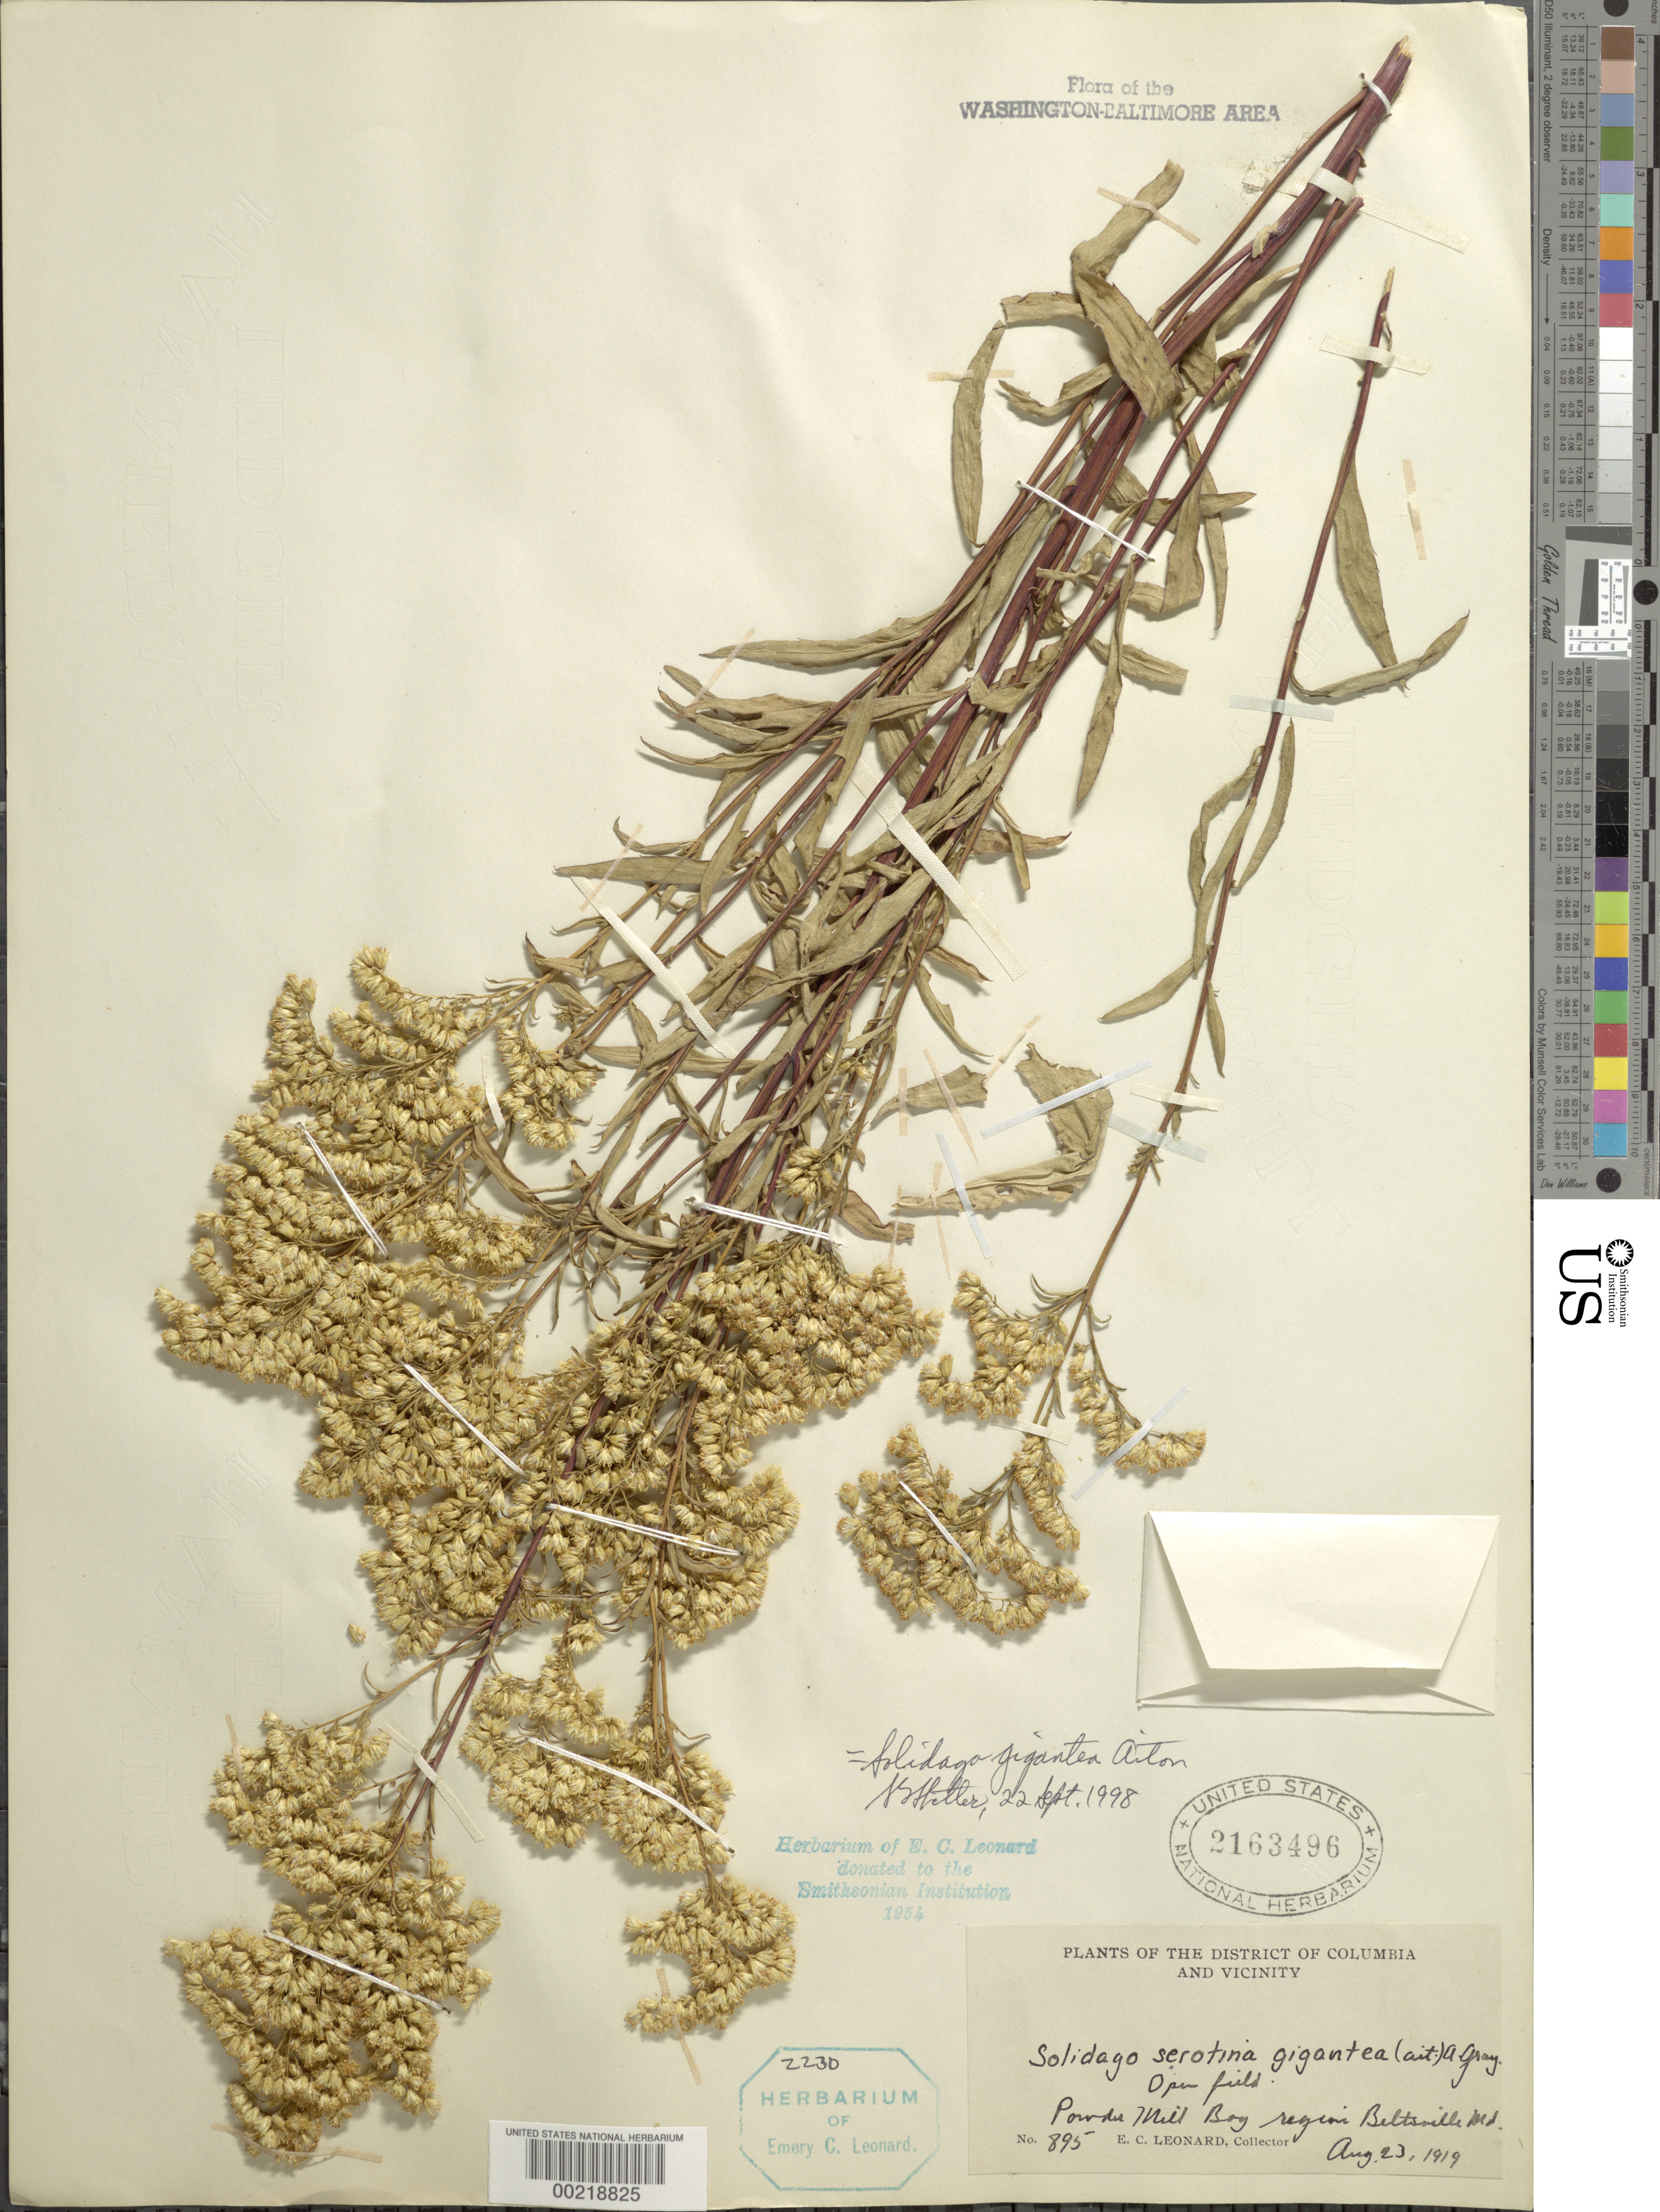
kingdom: Plantae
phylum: Tracheophyta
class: Magnoliopsida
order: Asterales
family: Asteraceae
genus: Solidago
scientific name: Solidago gigantea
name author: Aiton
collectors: E. C. Leonard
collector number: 895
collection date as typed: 23 Aug 1919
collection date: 1919-08-23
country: United States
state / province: Maryland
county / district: Prince George's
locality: Powder Mill Bog Region, Beltsville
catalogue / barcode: US 2163496